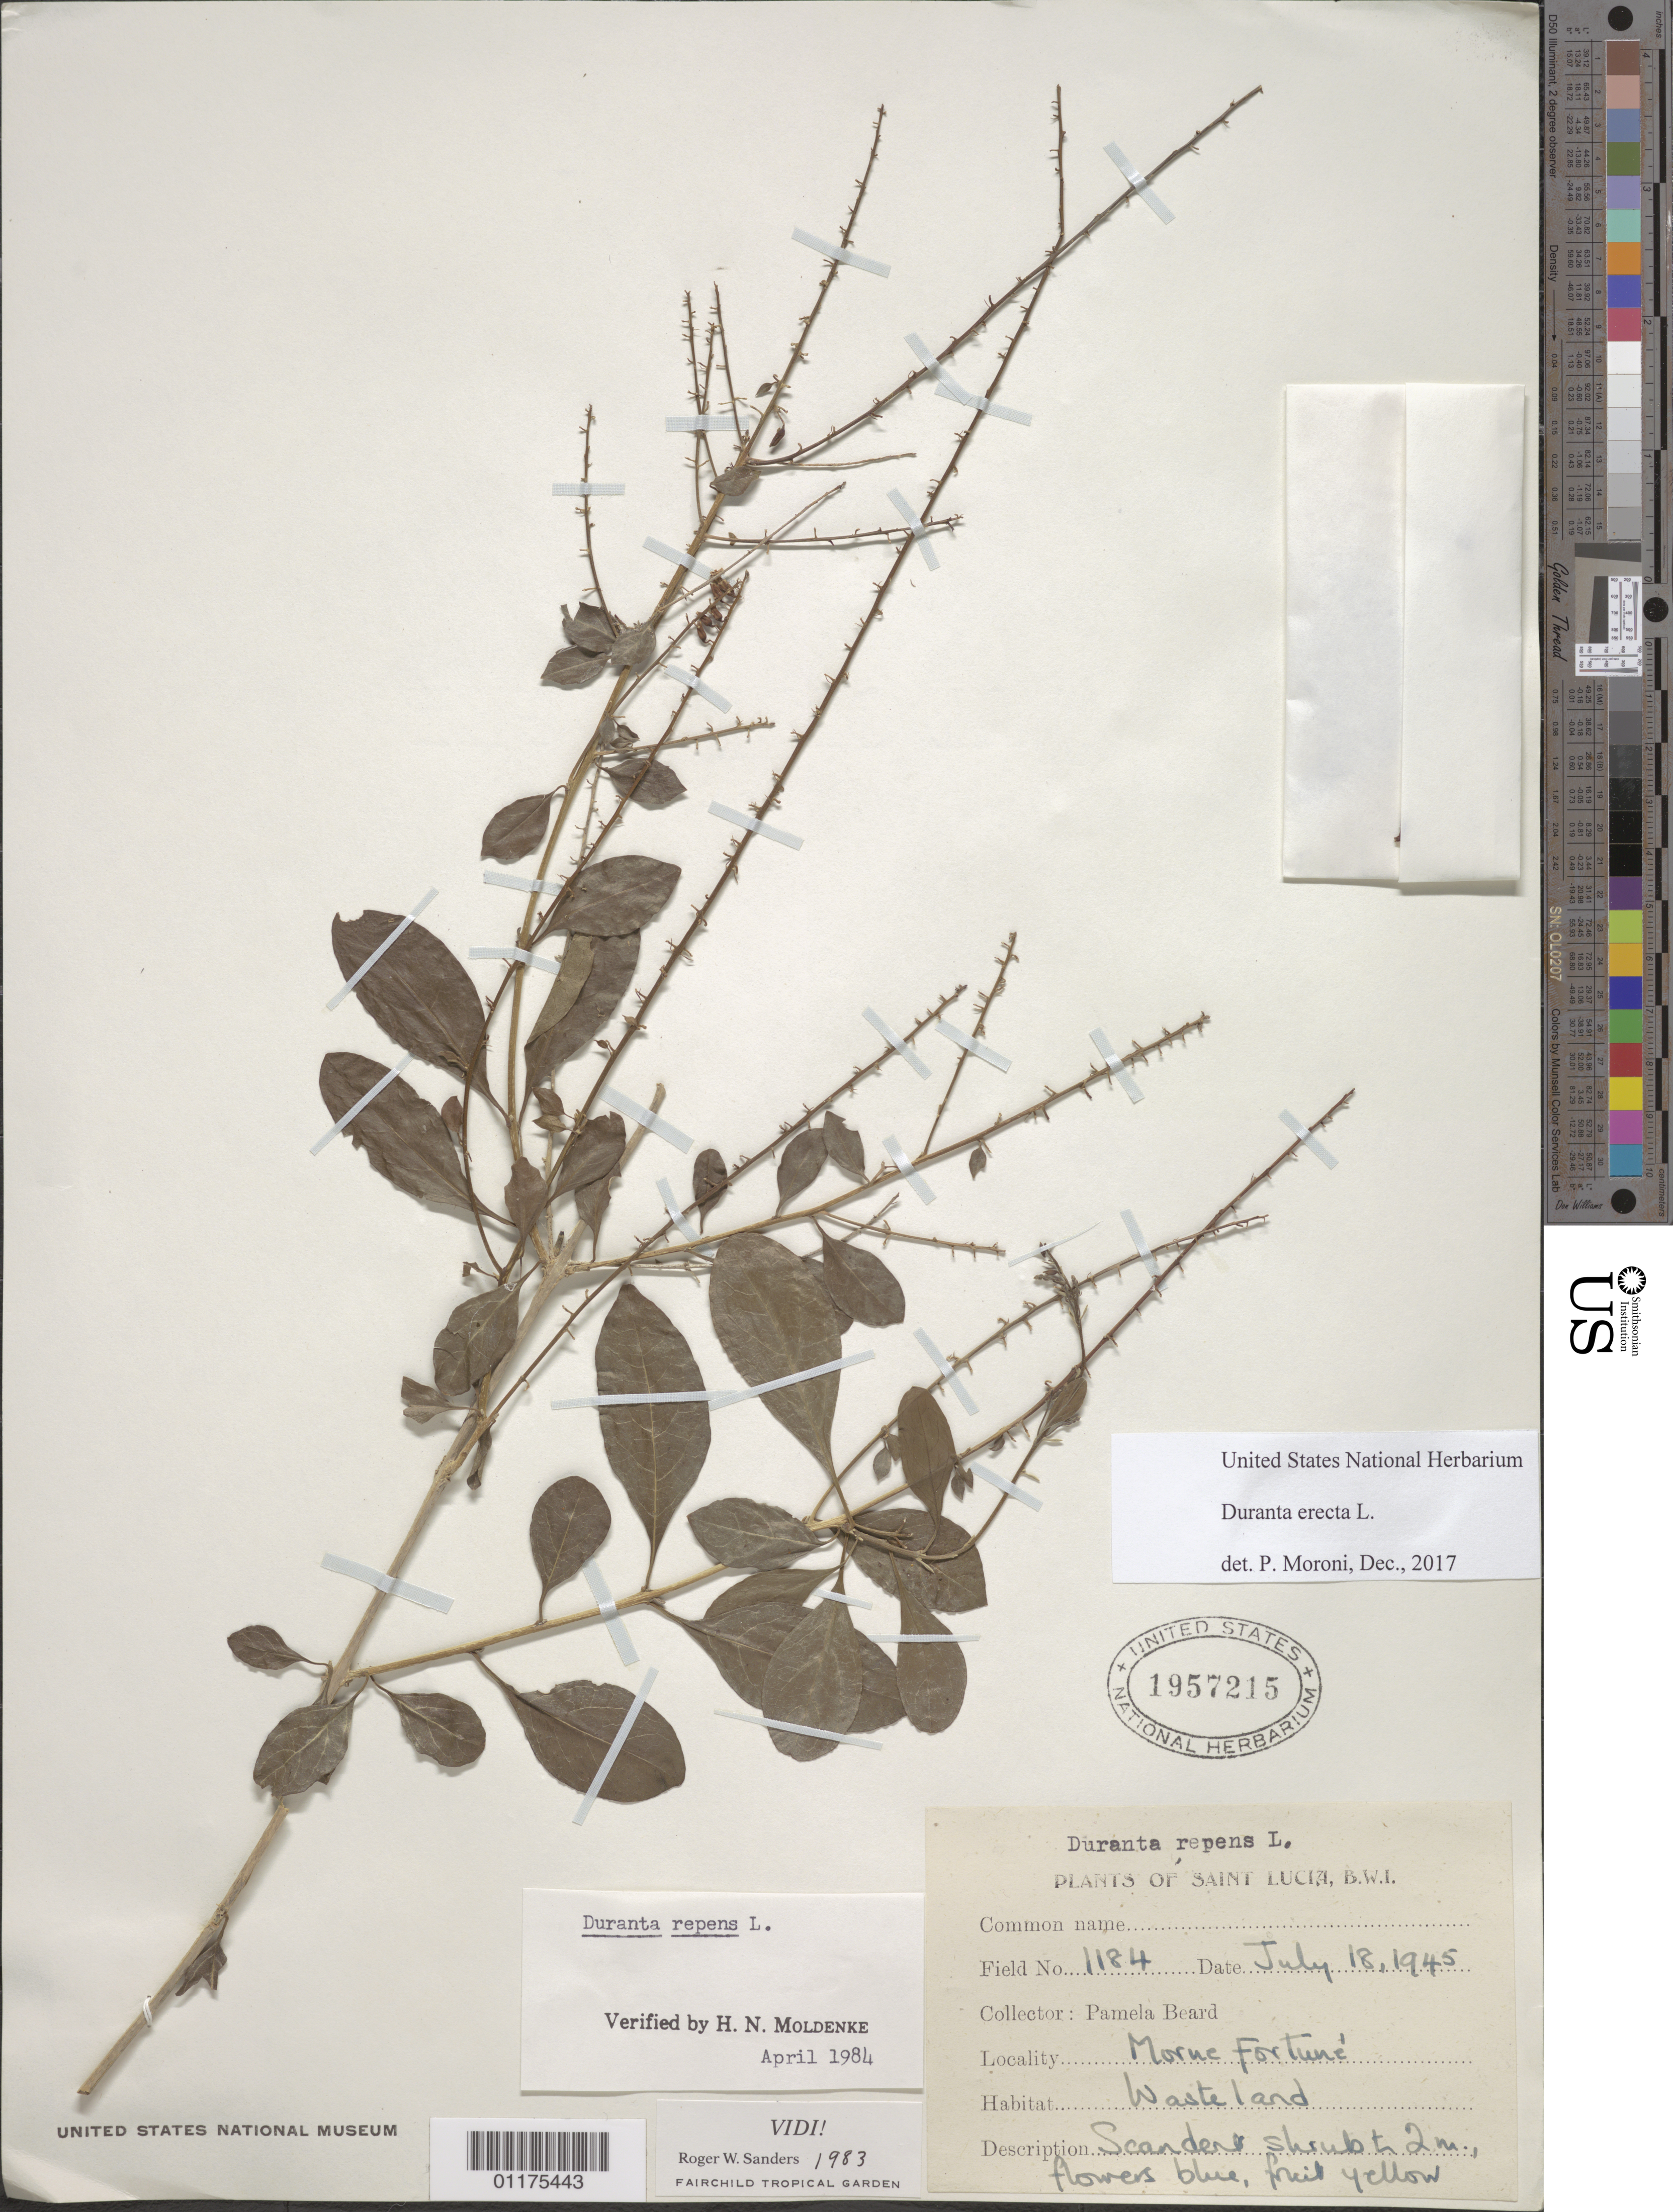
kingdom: Plantae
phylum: Tracheophyta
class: Magnoliopsida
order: Lamiales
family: Verbenaceae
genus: Duranta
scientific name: Duranta repens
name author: L.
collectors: P. Beard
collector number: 1184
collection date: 1945-07-18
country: St. Lucia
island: Saint Lucia Island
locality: Morue Fortune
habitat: Wasteland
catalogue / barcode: US 1957215